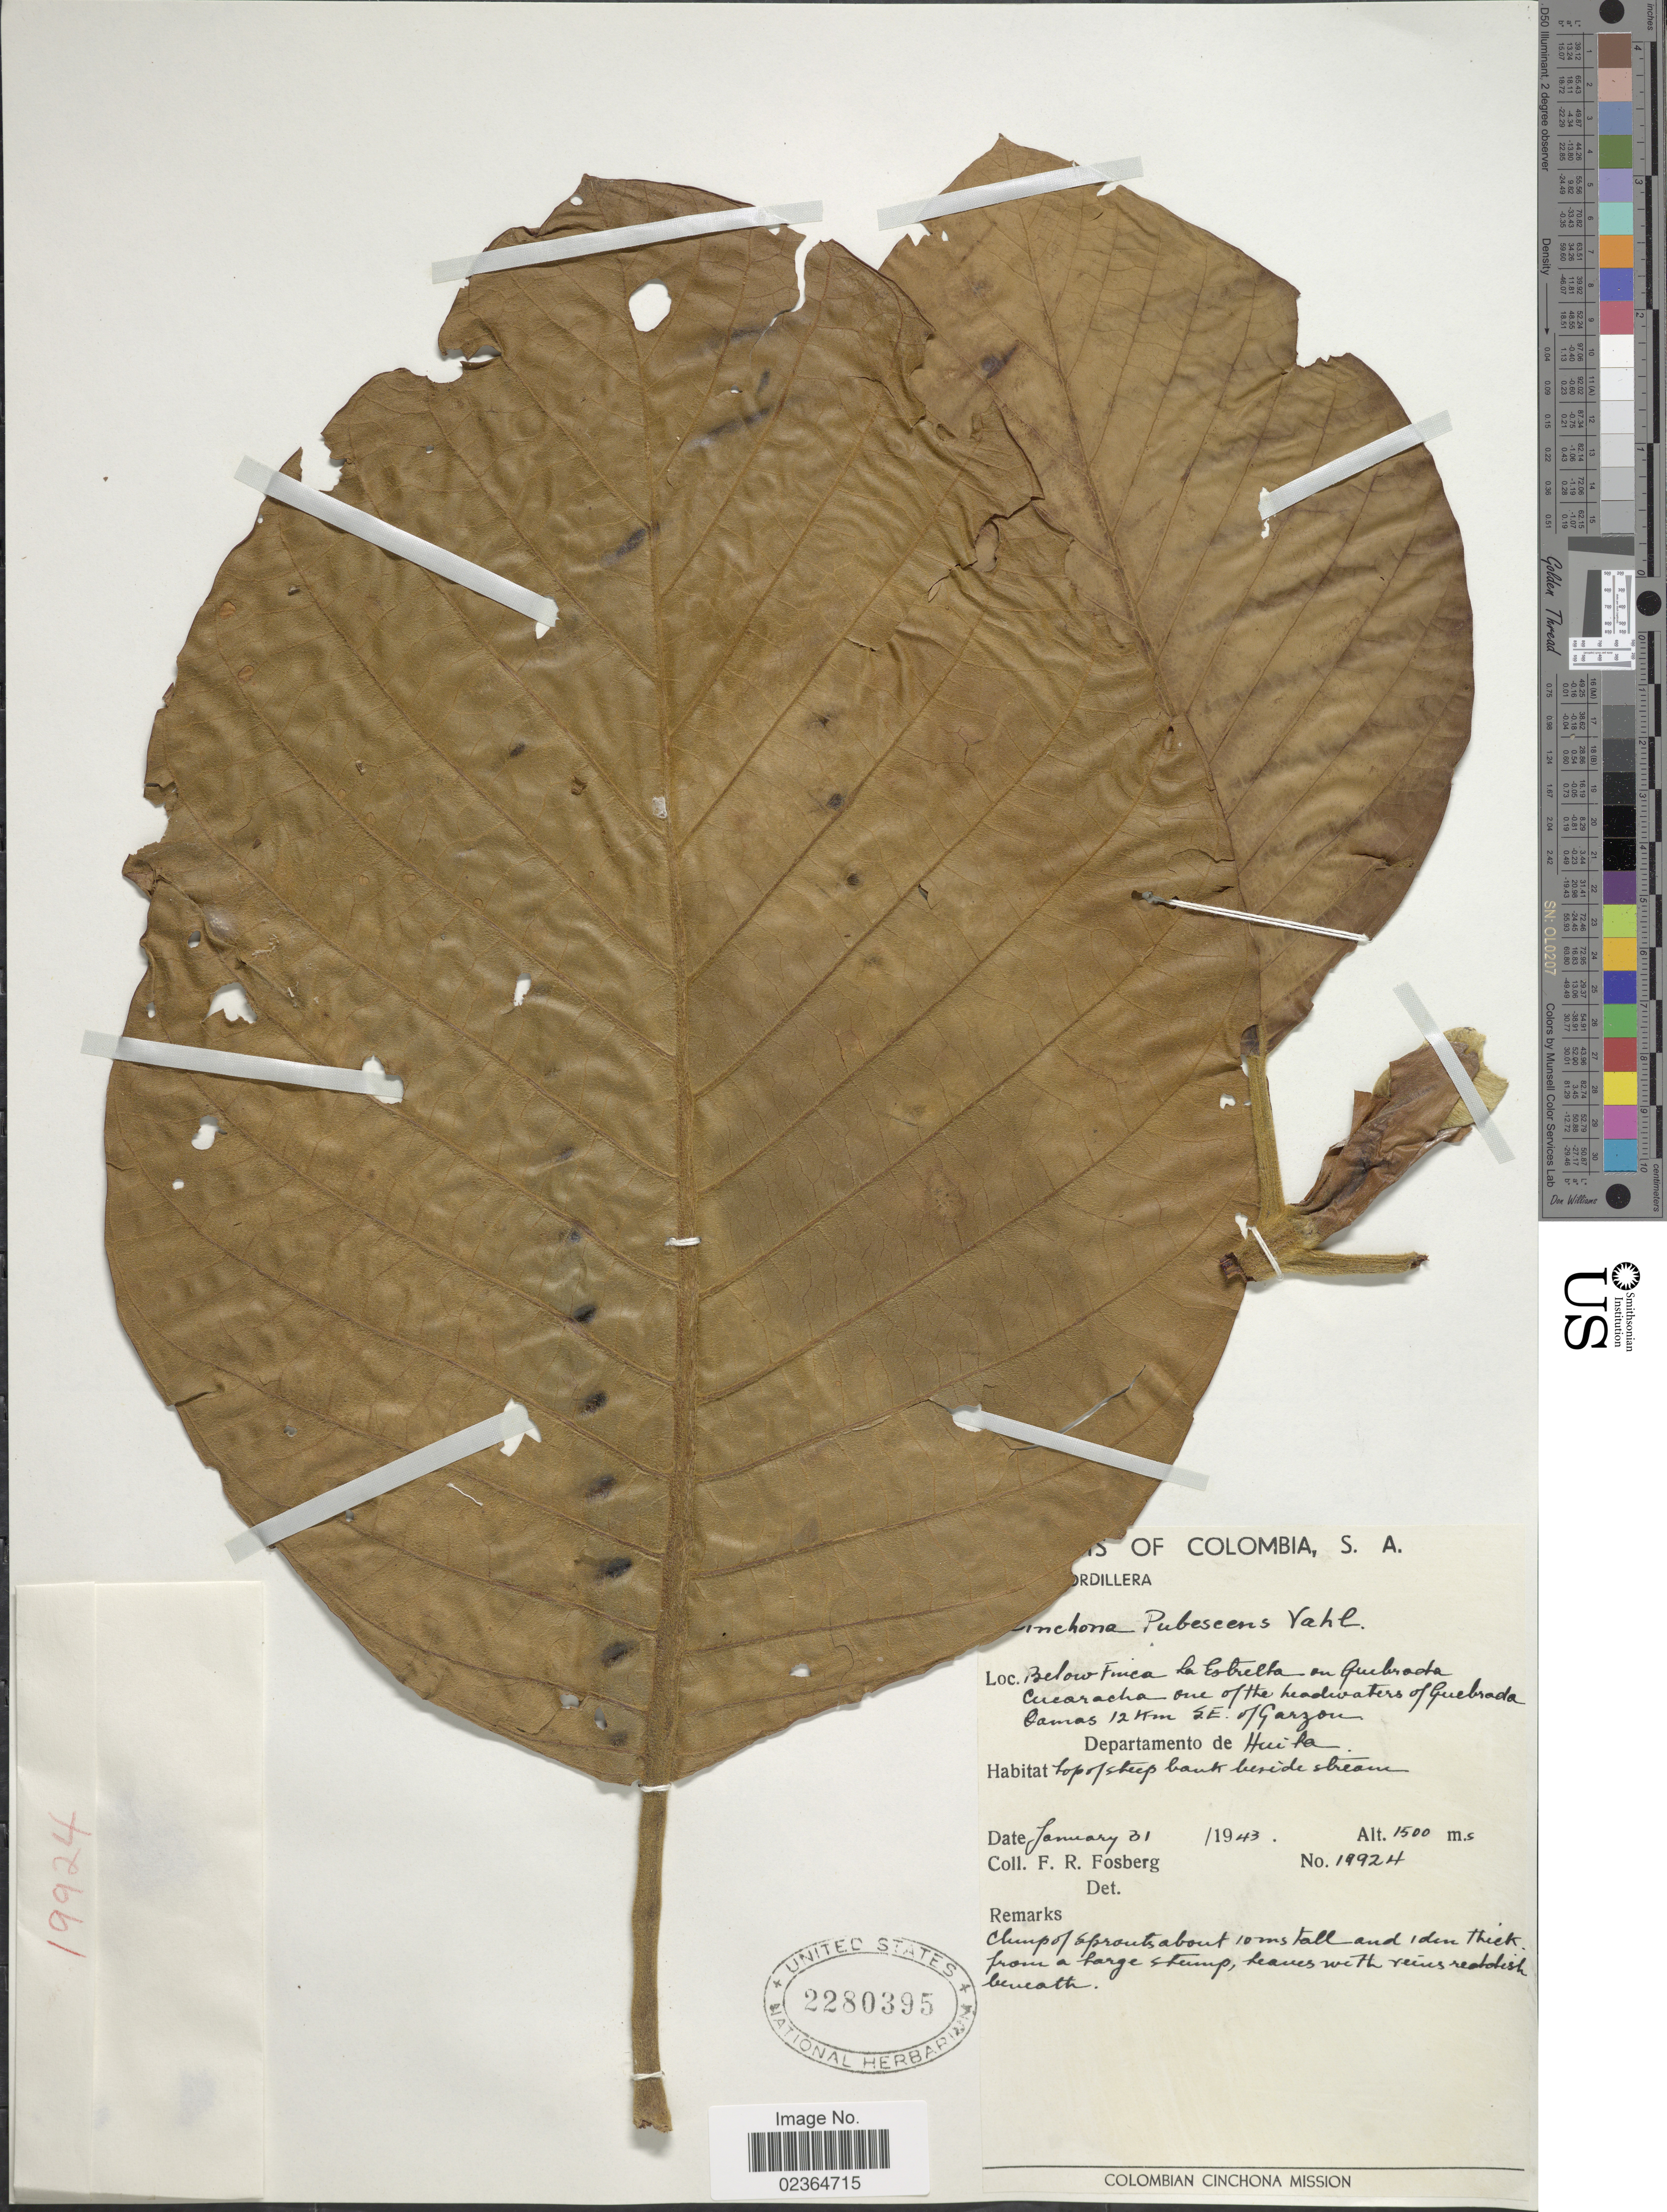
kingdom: Plantae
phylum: Tracheophyta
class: Magnoliopsida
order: Gentianales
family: Rubiaceae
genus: Cinchona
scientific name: Cinchona pubescens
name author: Vahl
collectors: F. R. Fosberg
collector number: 19924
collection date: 1943-01-31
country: Colombia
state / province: Huila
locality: Below Finca La Estrella on Quebrada Cucaracha, one of the headwaters of Quebrada Damas, 12 km. S.E. of Garzón, Cordillera.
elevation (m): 1500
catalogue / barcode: US 2280395